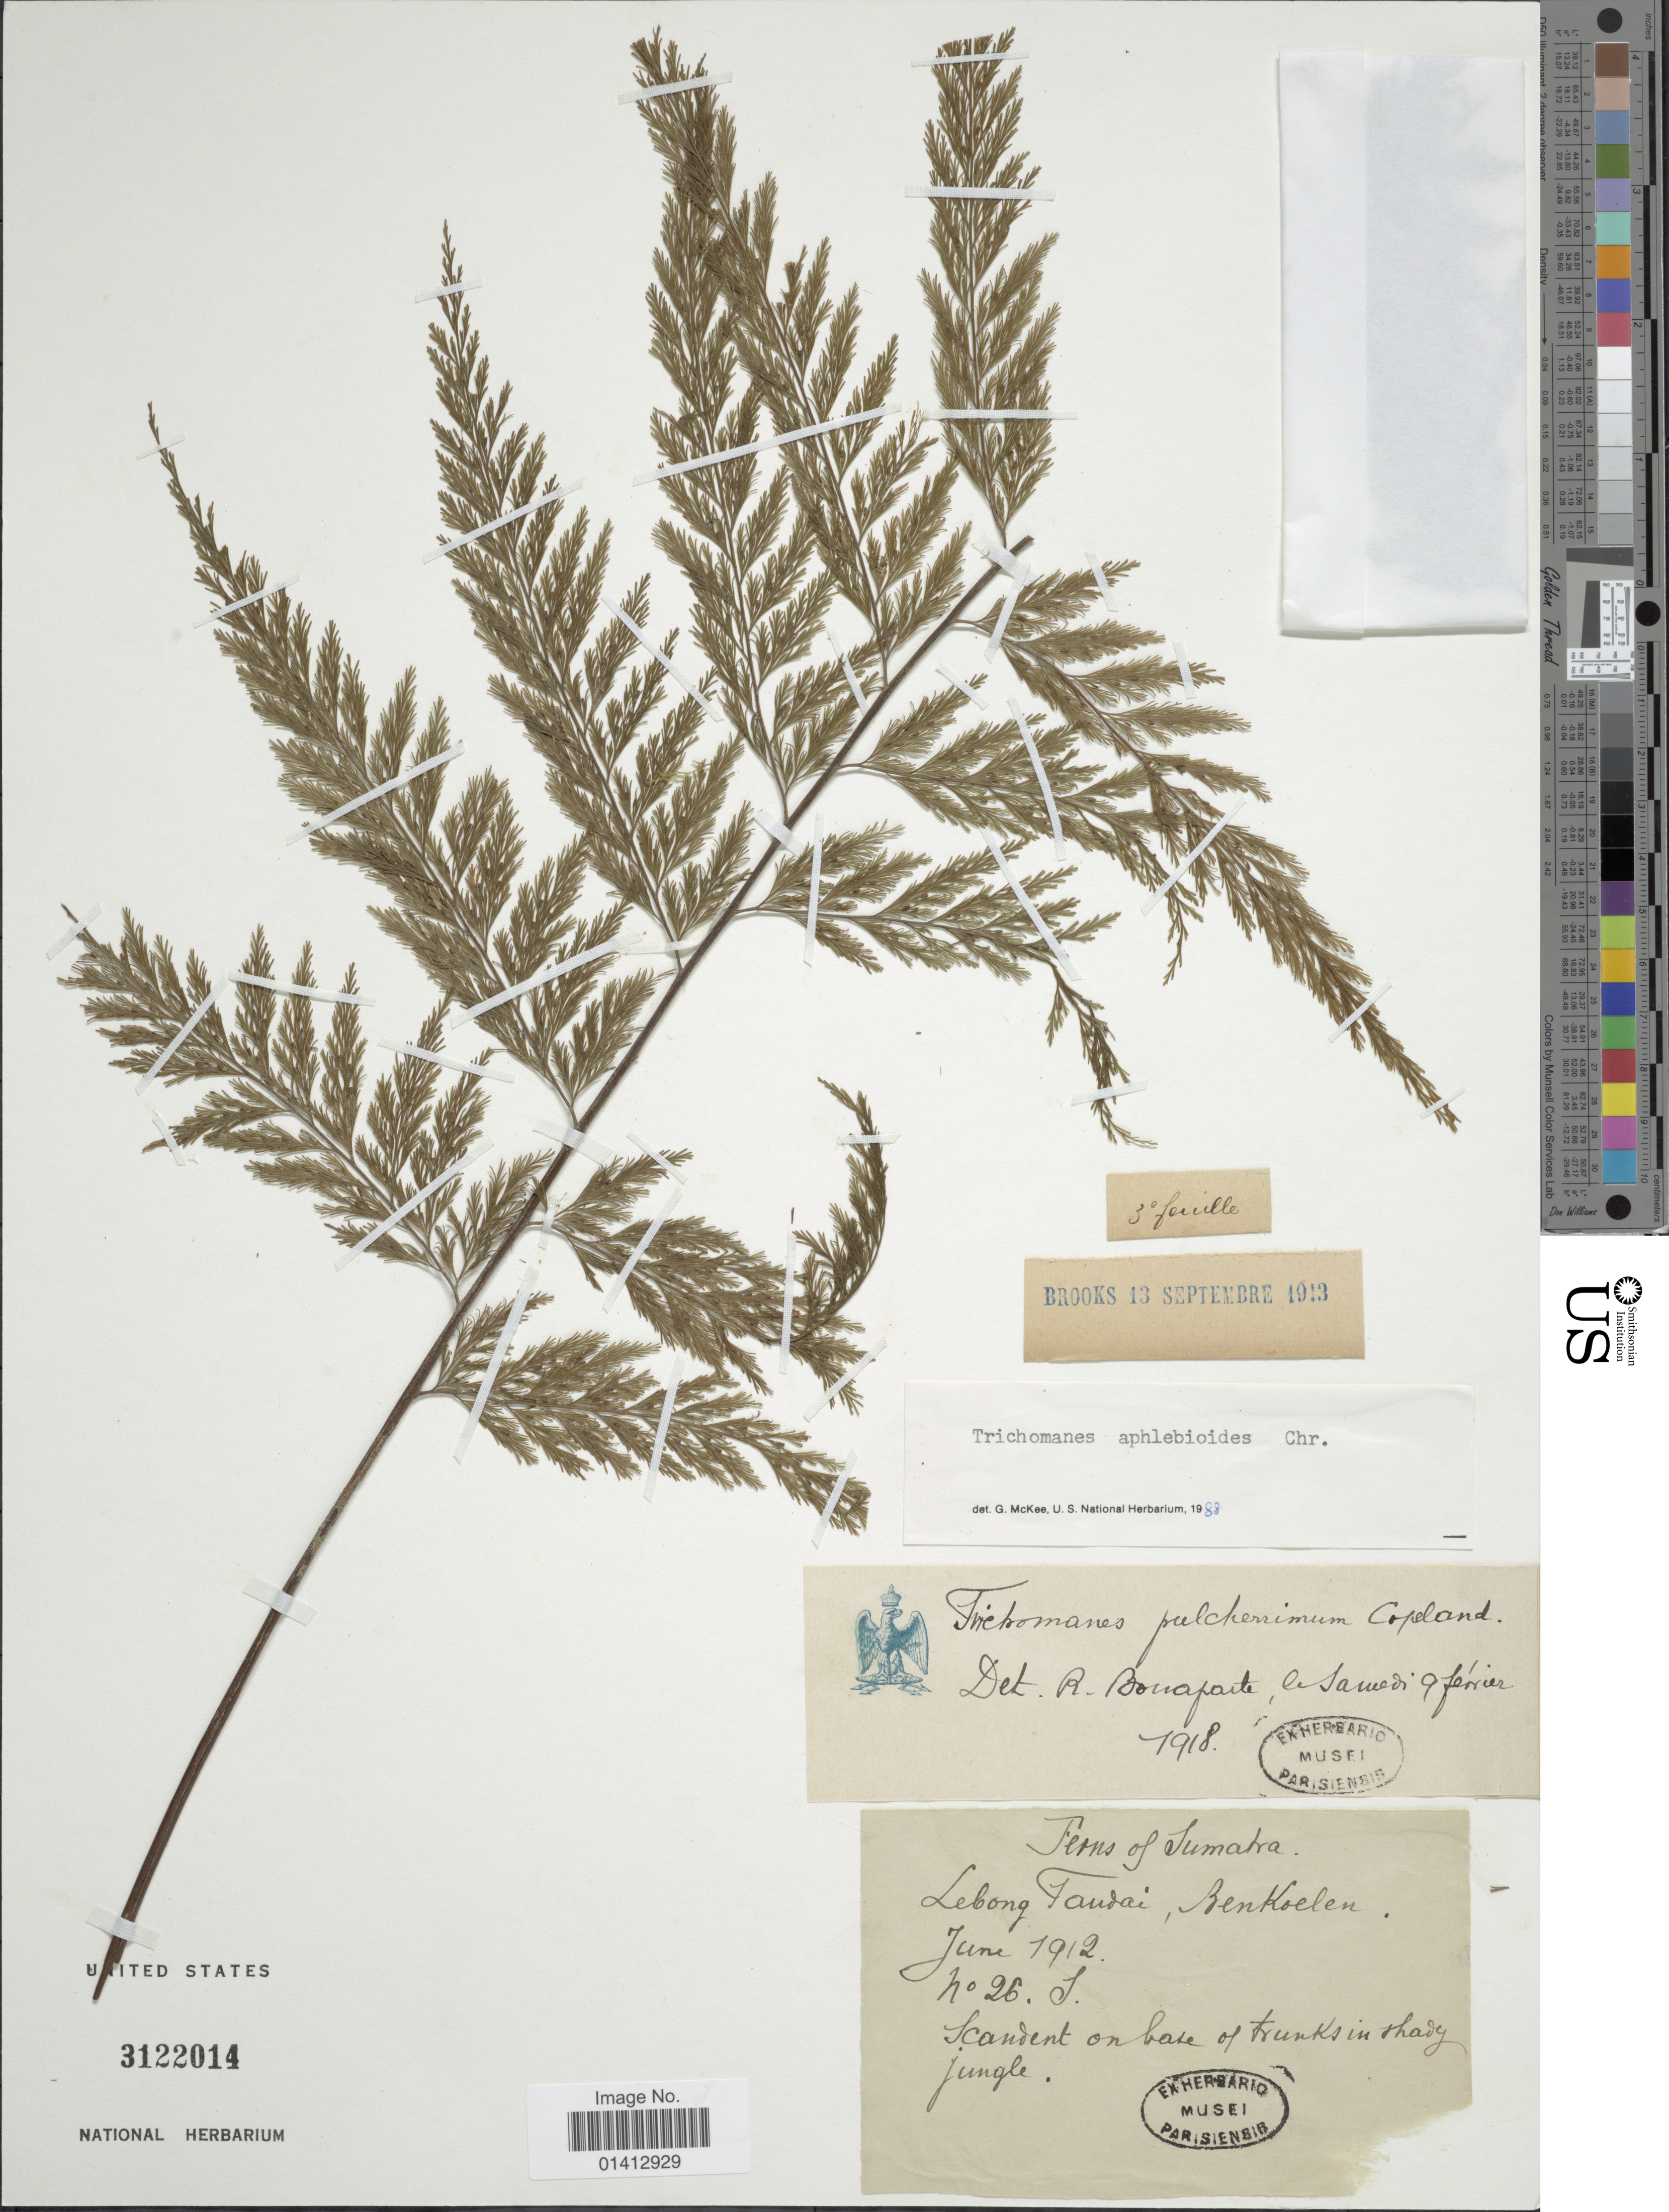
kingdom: Plantae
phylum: Tracheophyta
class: Polypodiopsida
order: Hymenophyllales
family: Hymenophyllaceae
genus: Crepidomanes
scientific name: Crepidomanes aphlebioides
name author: (Christ) I.M. Turner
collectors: J.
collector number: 26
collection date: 1912-06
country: Indonesia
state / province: Sumatra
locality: Lebong Tandai, Benkoelan [interpreted]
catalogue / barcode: US 3122014